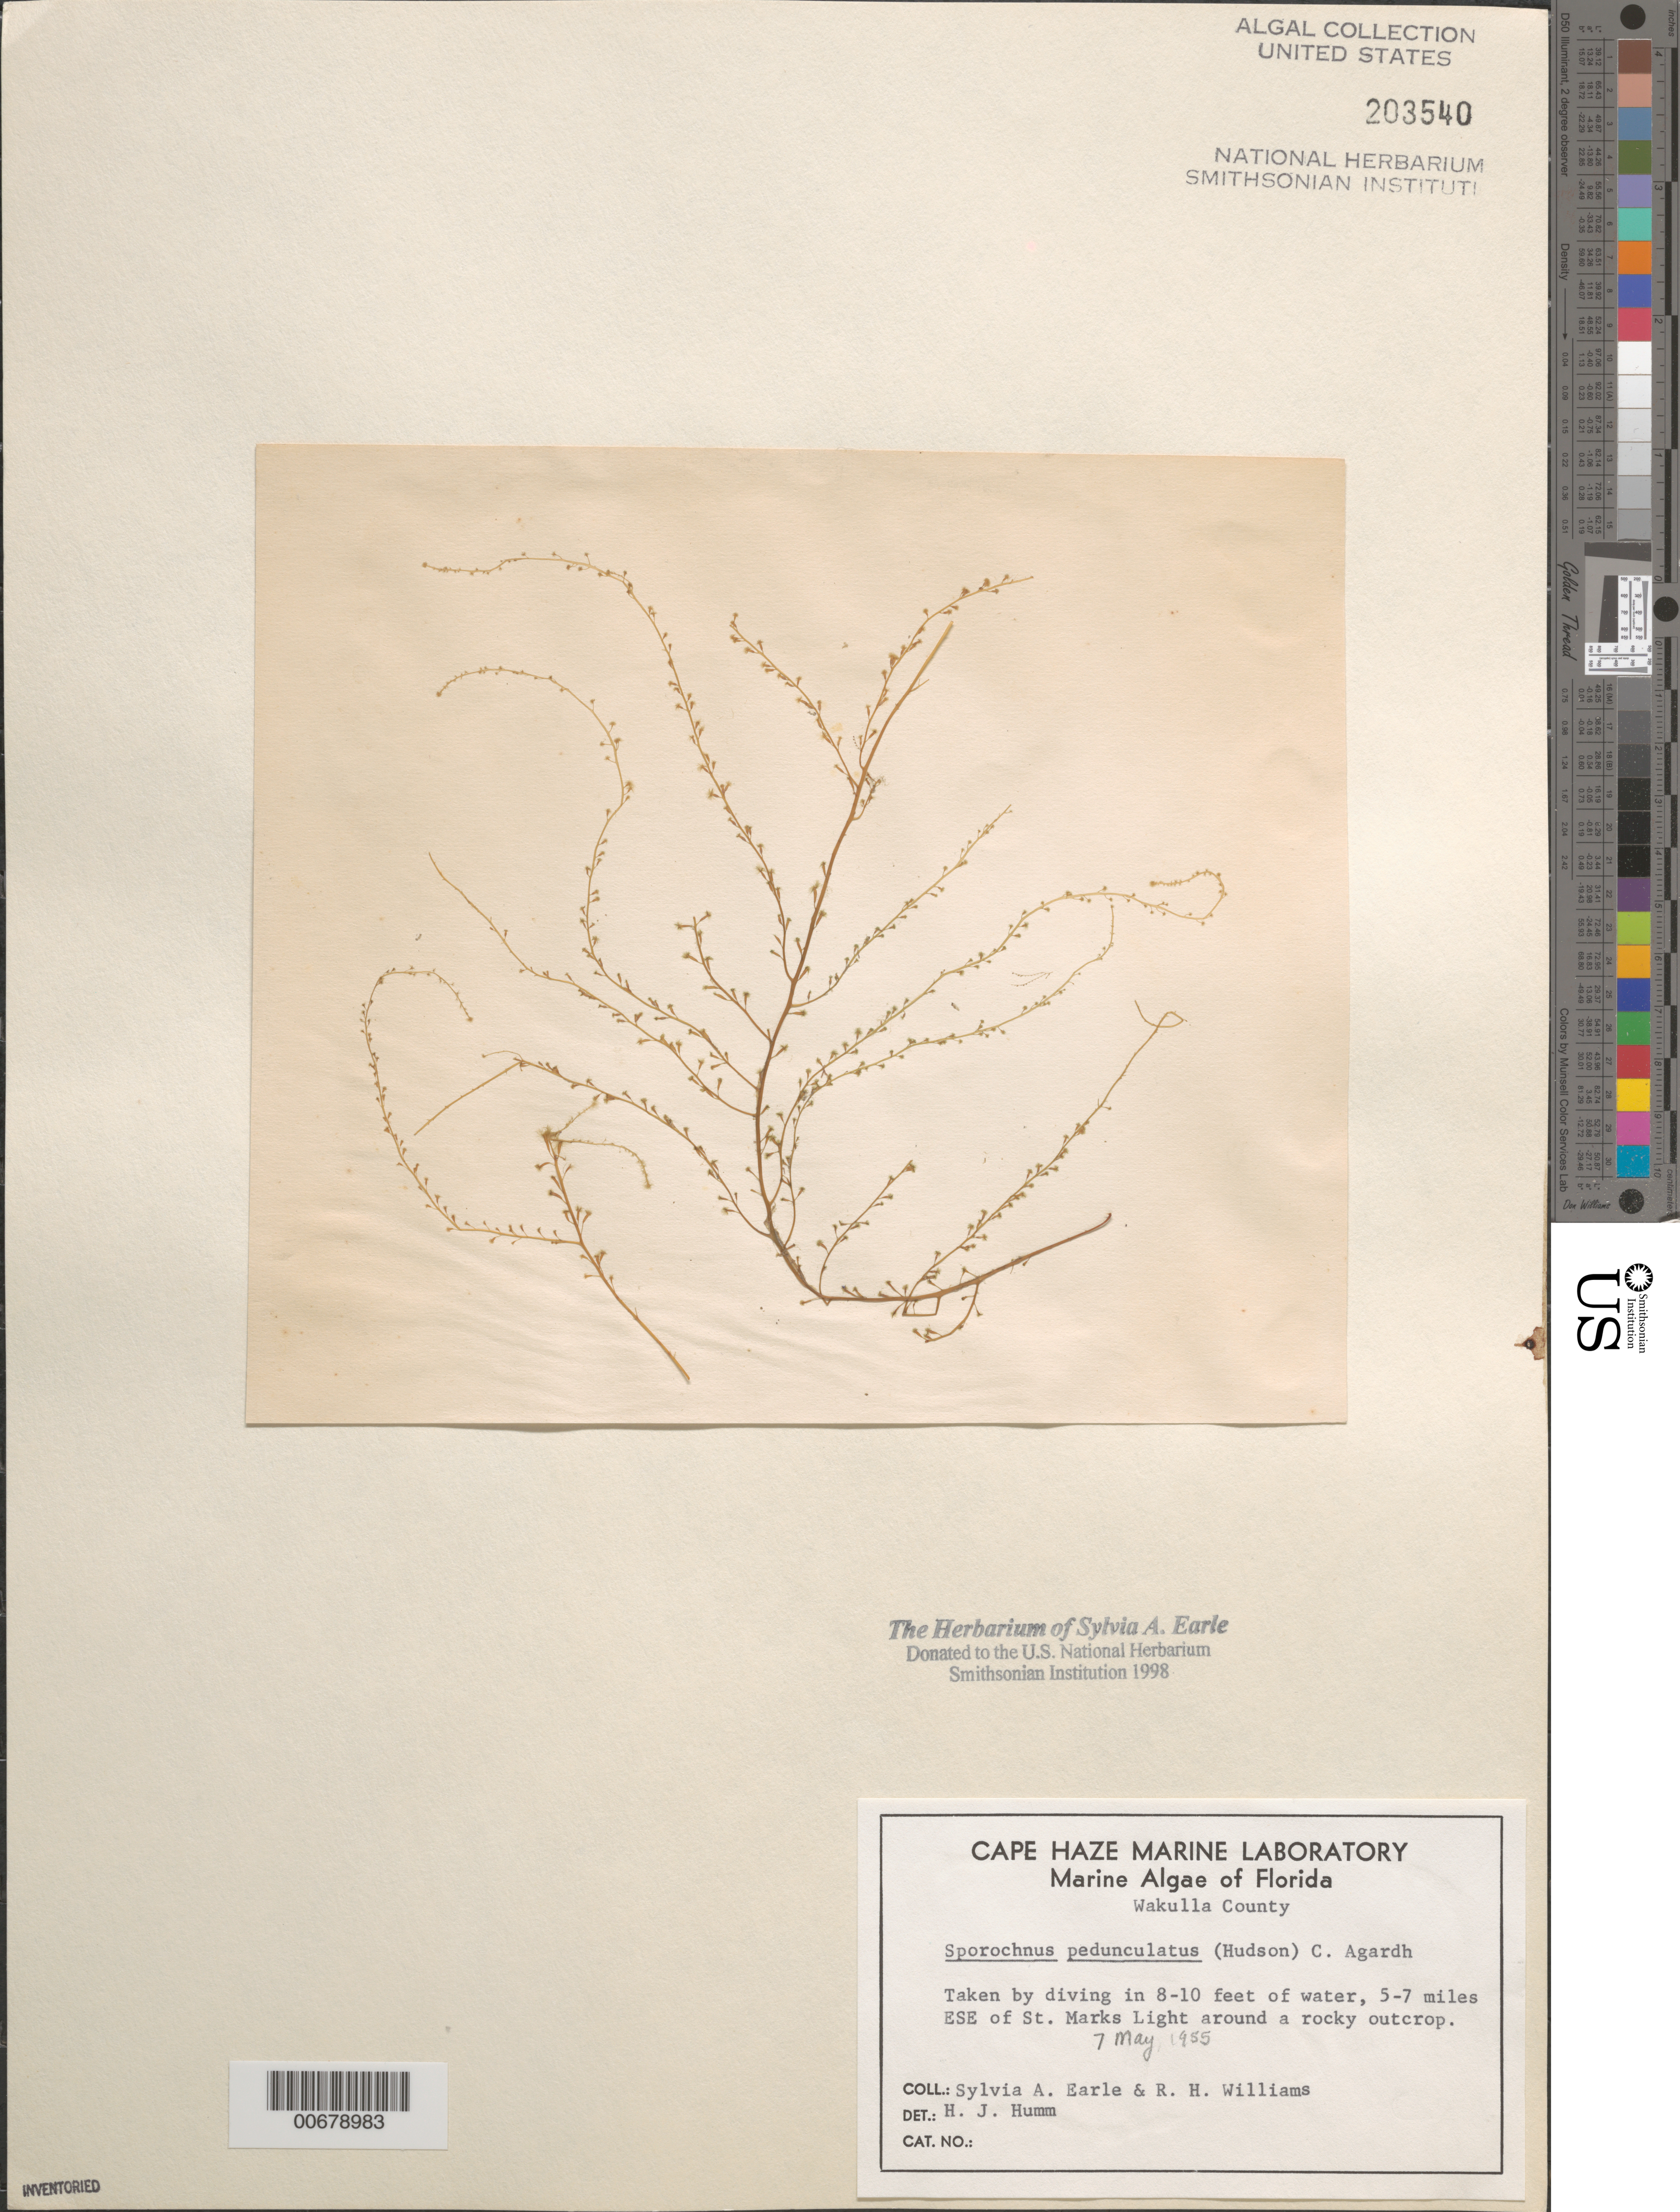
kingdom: Chromista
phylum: Ochrophyta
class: Phaeophyceae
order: Sporochnales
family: Sporochnaceae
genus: Sporochnus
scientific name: Sporochnus pedunculatus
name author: (Huds.) C. Agardh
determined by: Humm, Harold J.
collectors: S. A. Earle & R. H. Williams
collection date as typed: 07 May 1955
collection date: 1955-05-07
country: United States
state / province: Florida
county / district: Wakulla County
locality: Gulf of Mexico 5-7 miles east southeast of St. Marks Lighthouse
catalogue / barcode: US 203540